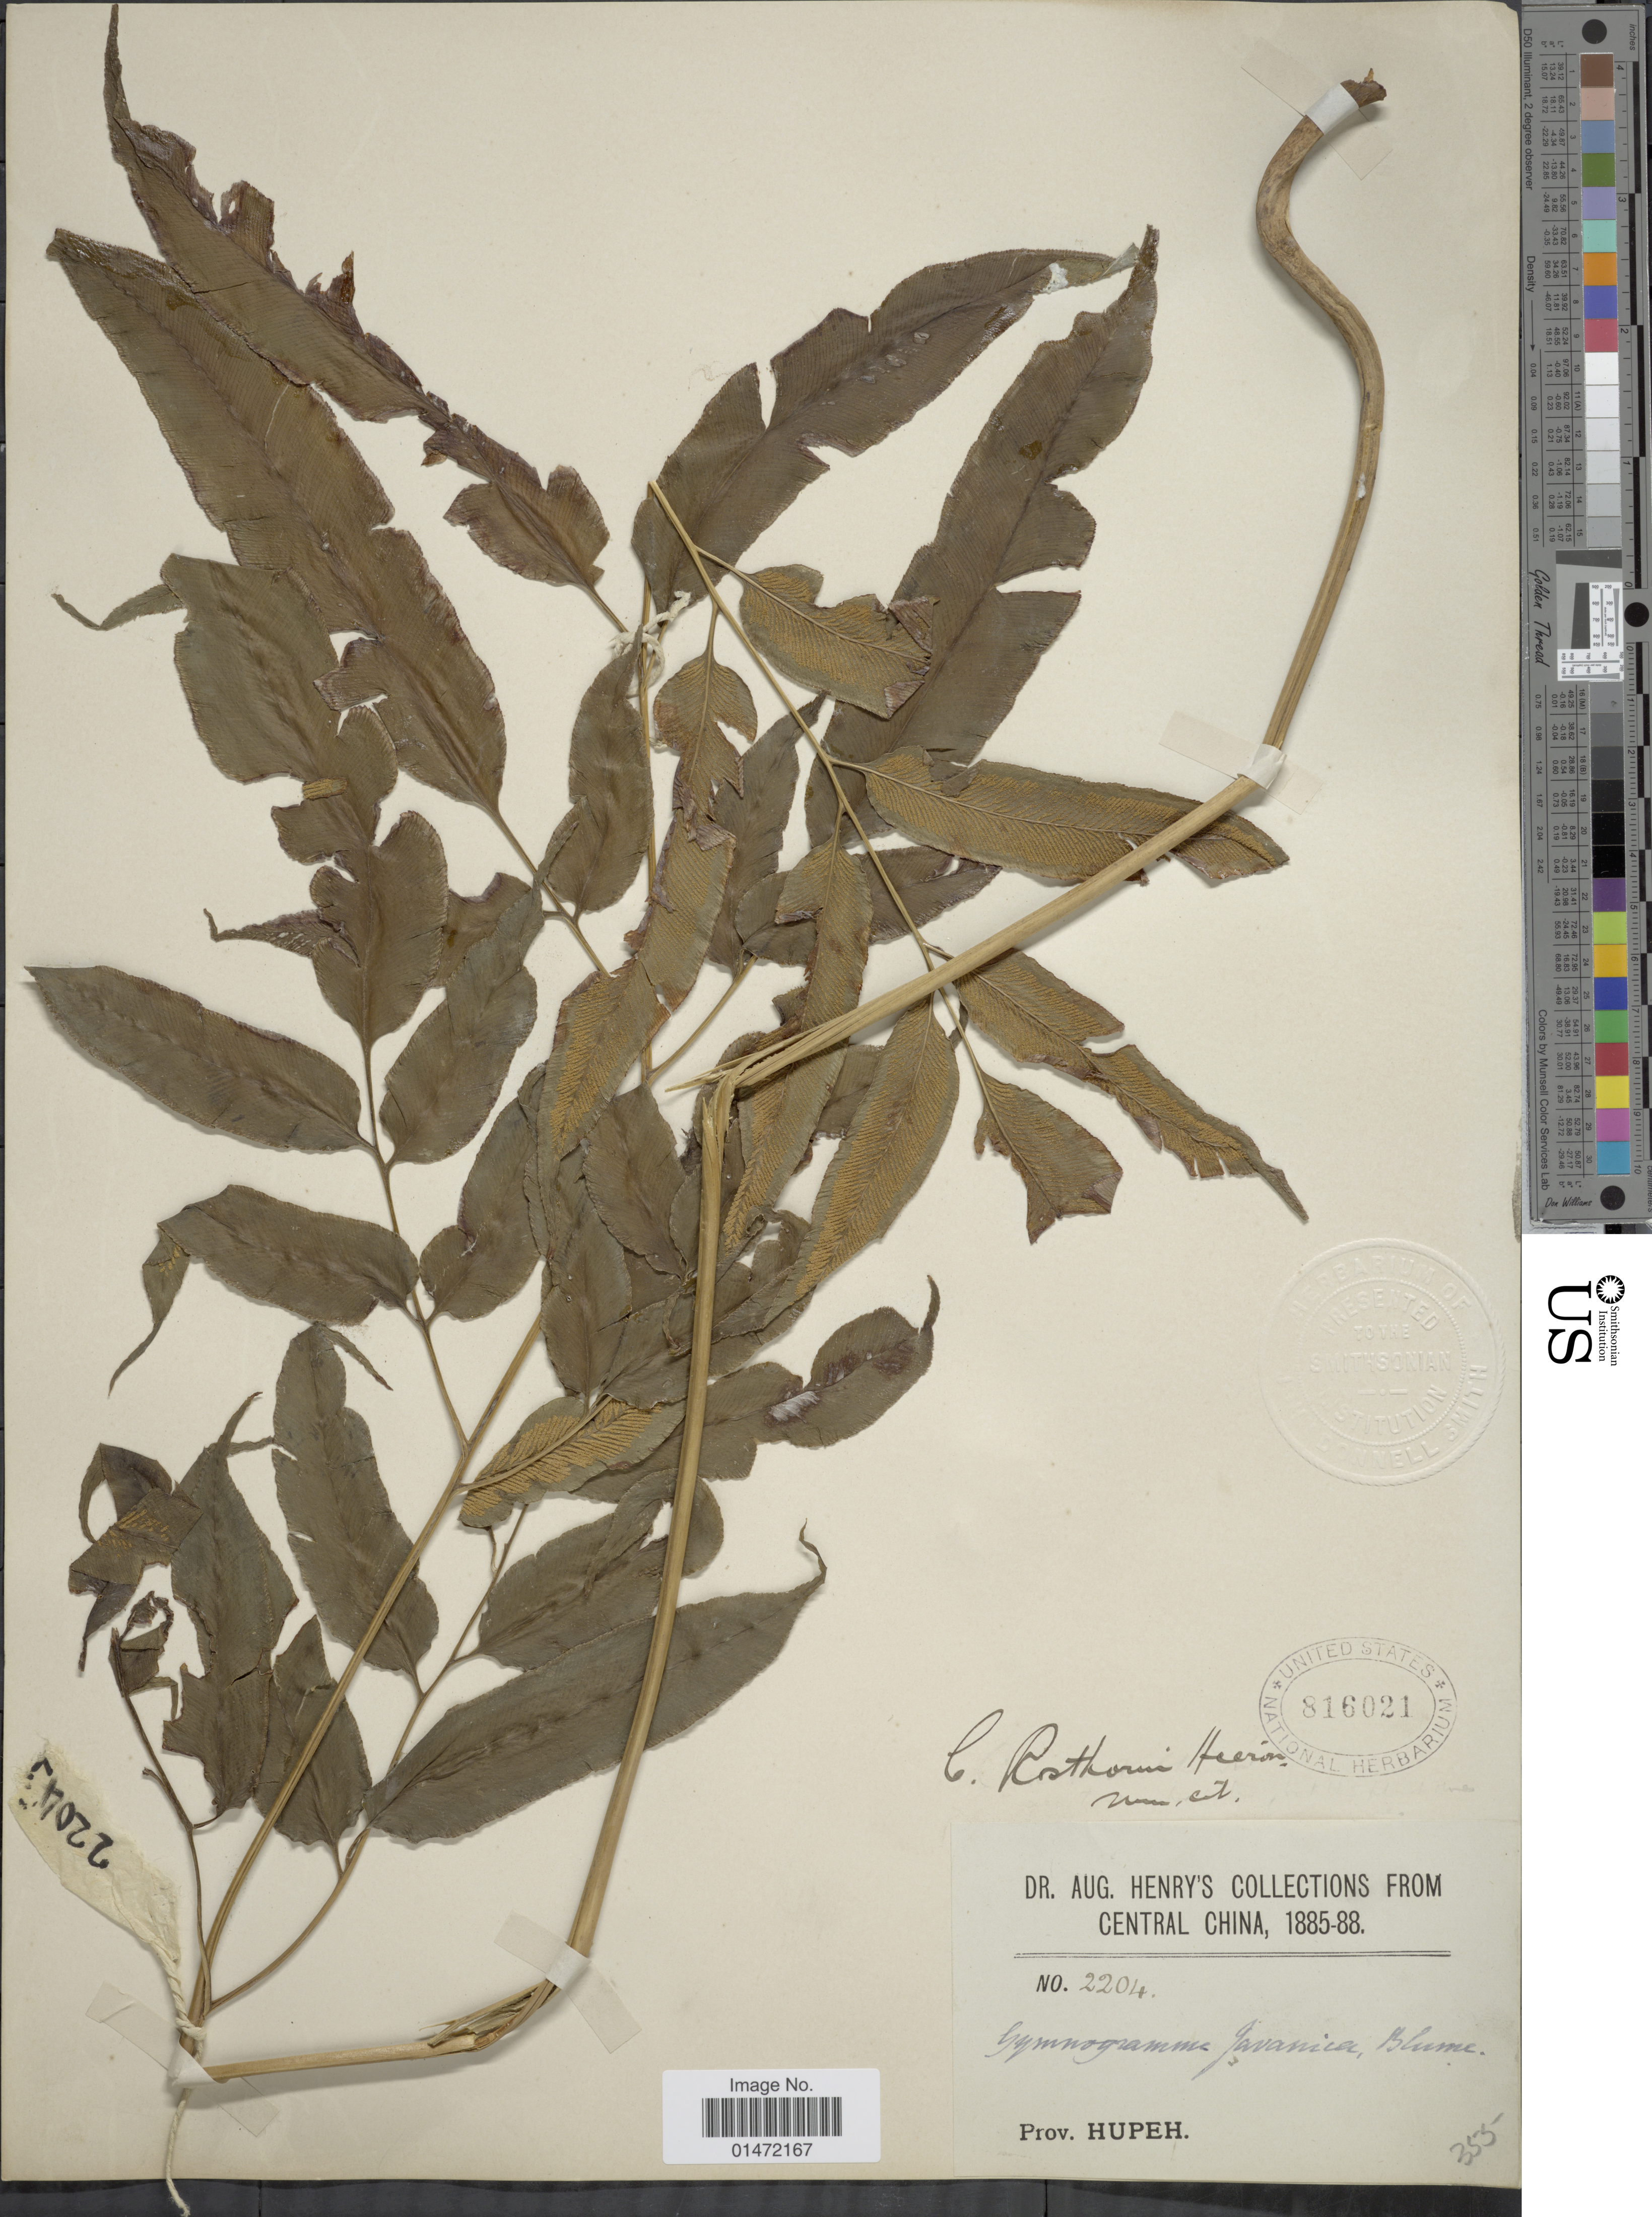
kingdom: Plantae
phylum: Tracheophyta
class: Polypodiopsida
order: Polypodiales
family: Pteridaceae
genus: Coniogramme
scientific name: Coniogramme rosthornii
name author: Hieron.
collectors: A. Henry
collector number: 2204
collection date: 1885/1888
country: China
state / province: Hubei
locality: Prov. Hupeh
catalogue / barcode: US 816021